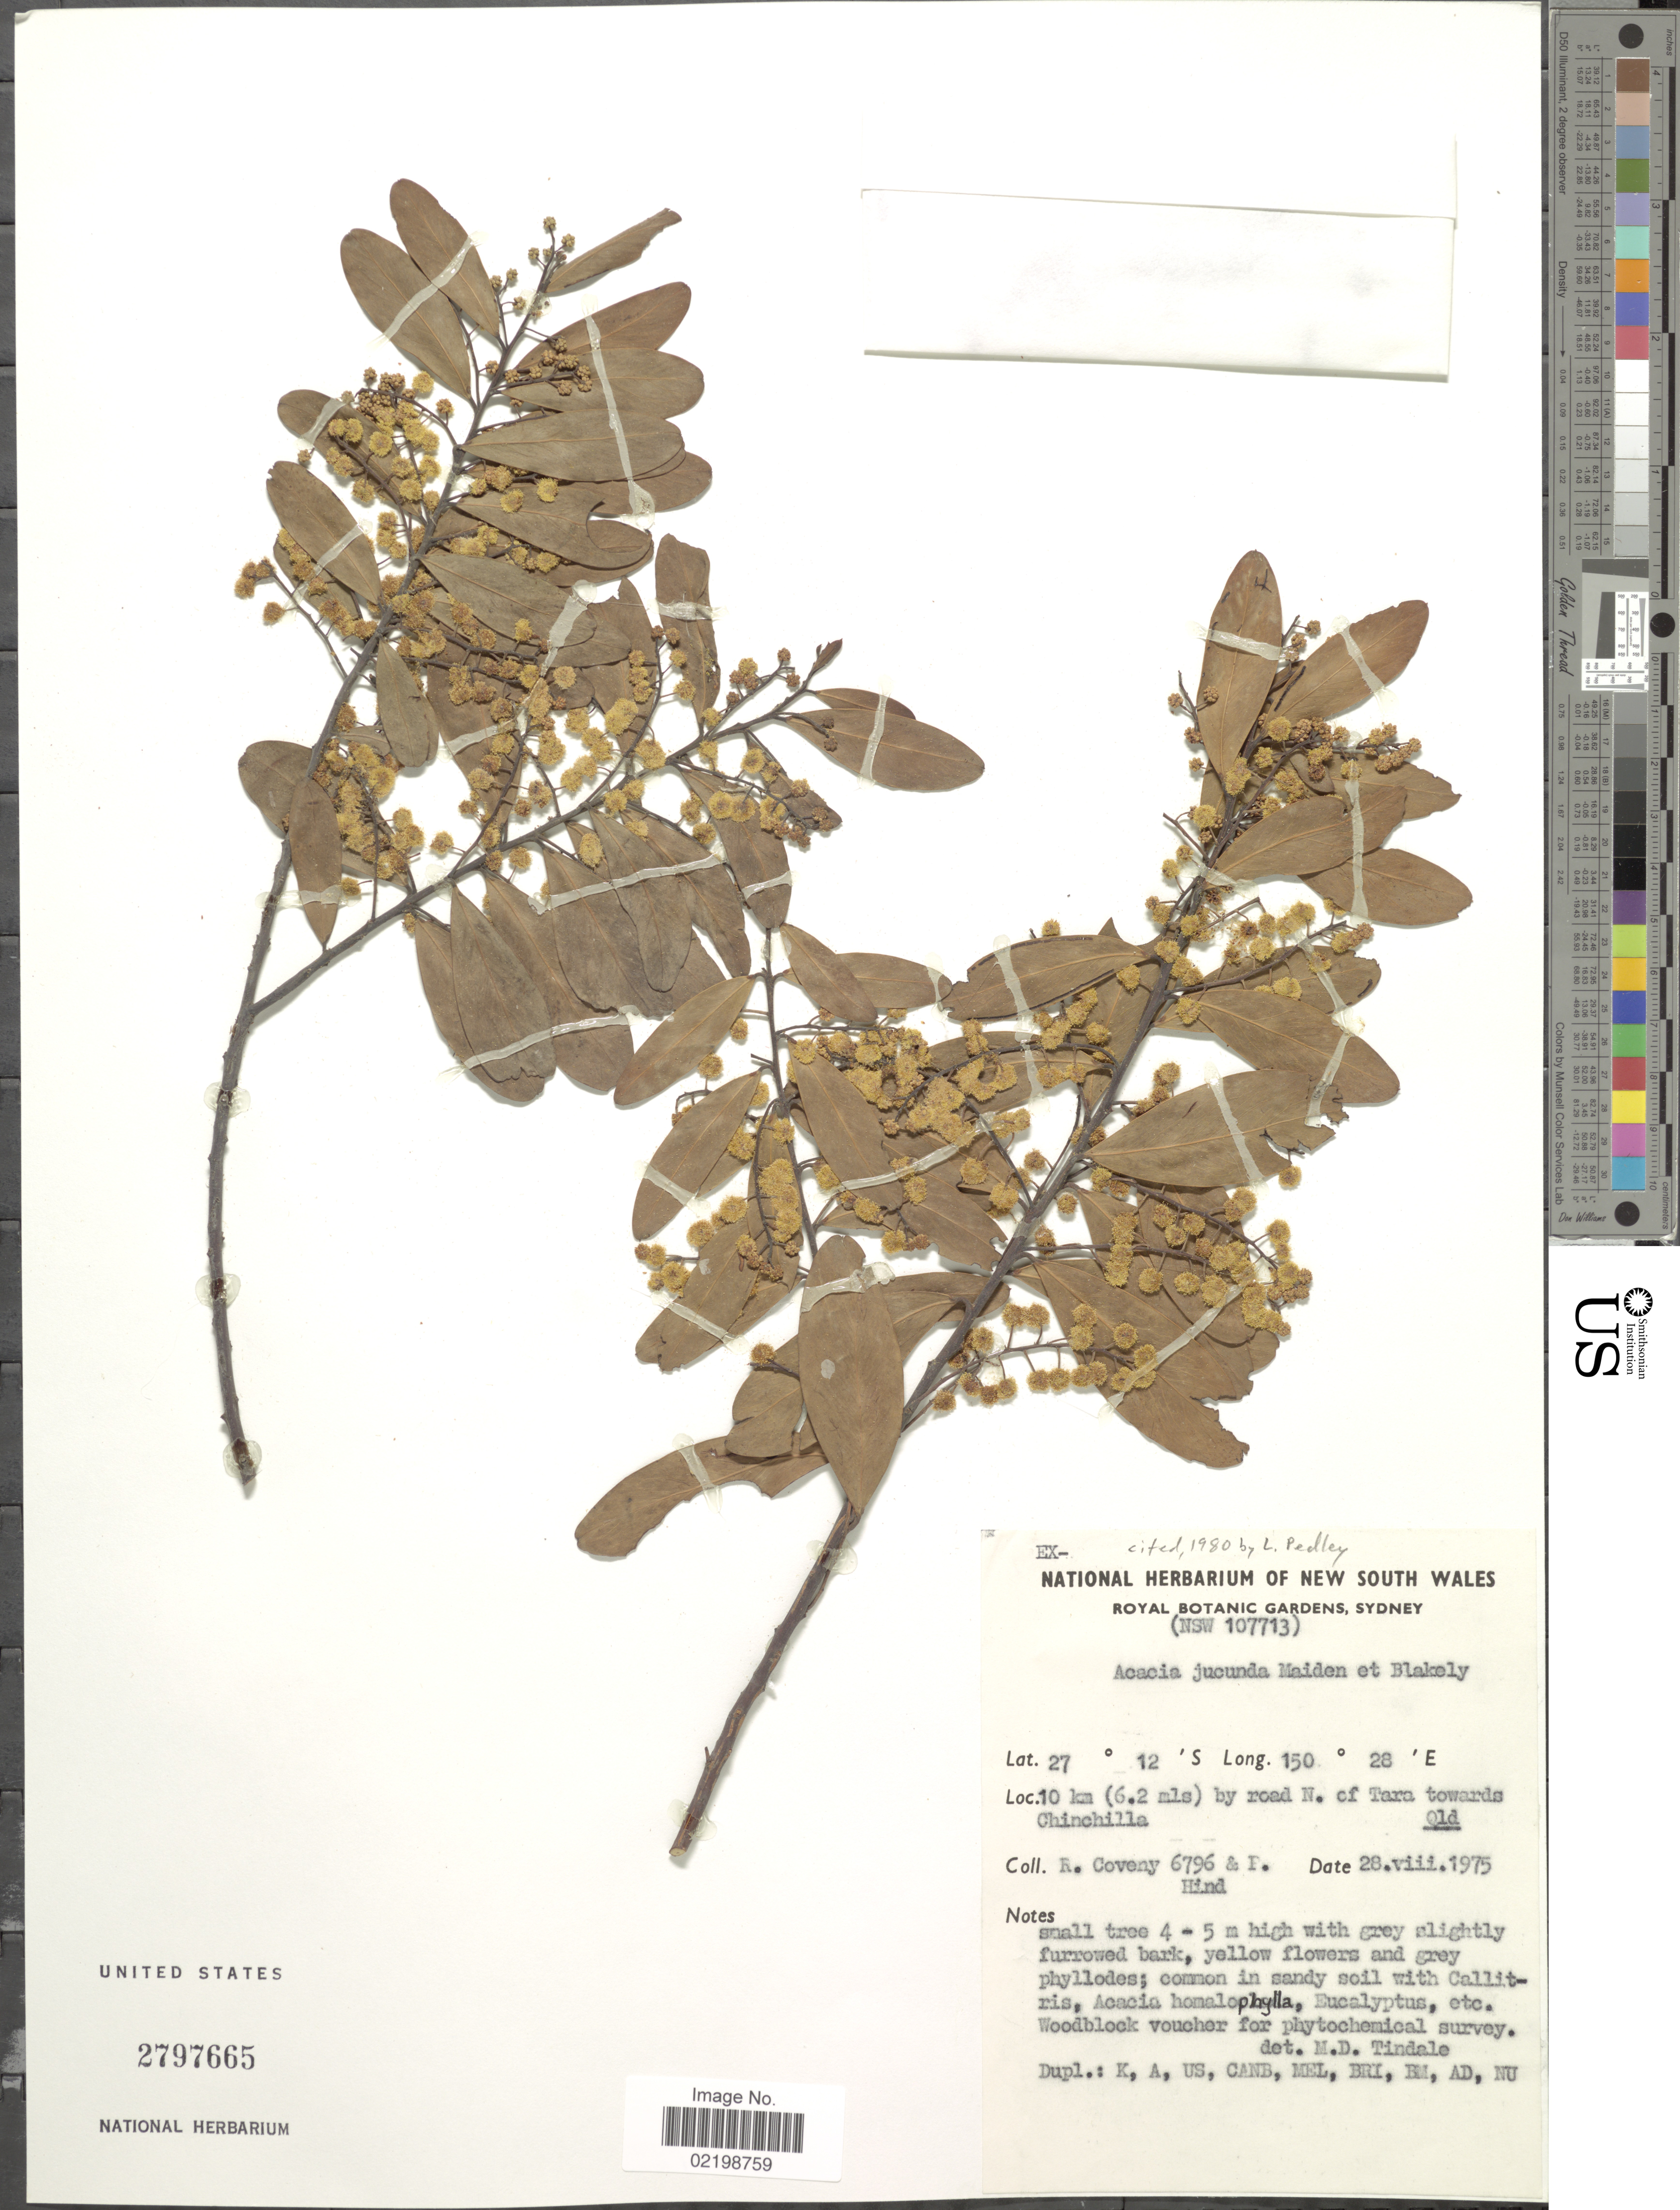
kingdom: Plantae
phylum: Tracheophyta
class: Magnoliopsida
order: Fabales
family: Fabaceae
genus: Acacia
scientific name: Acacia jucunda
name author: Maiden & Blakeley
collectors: R. Coveny & P. Hind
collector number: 6796/ NSW107713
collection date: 1975-08-28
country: Australia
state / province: Queensland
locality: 10 km (6.2 mls) by road N,. of Tara towards Chinchilla. Qld.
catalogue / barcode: US 2797665